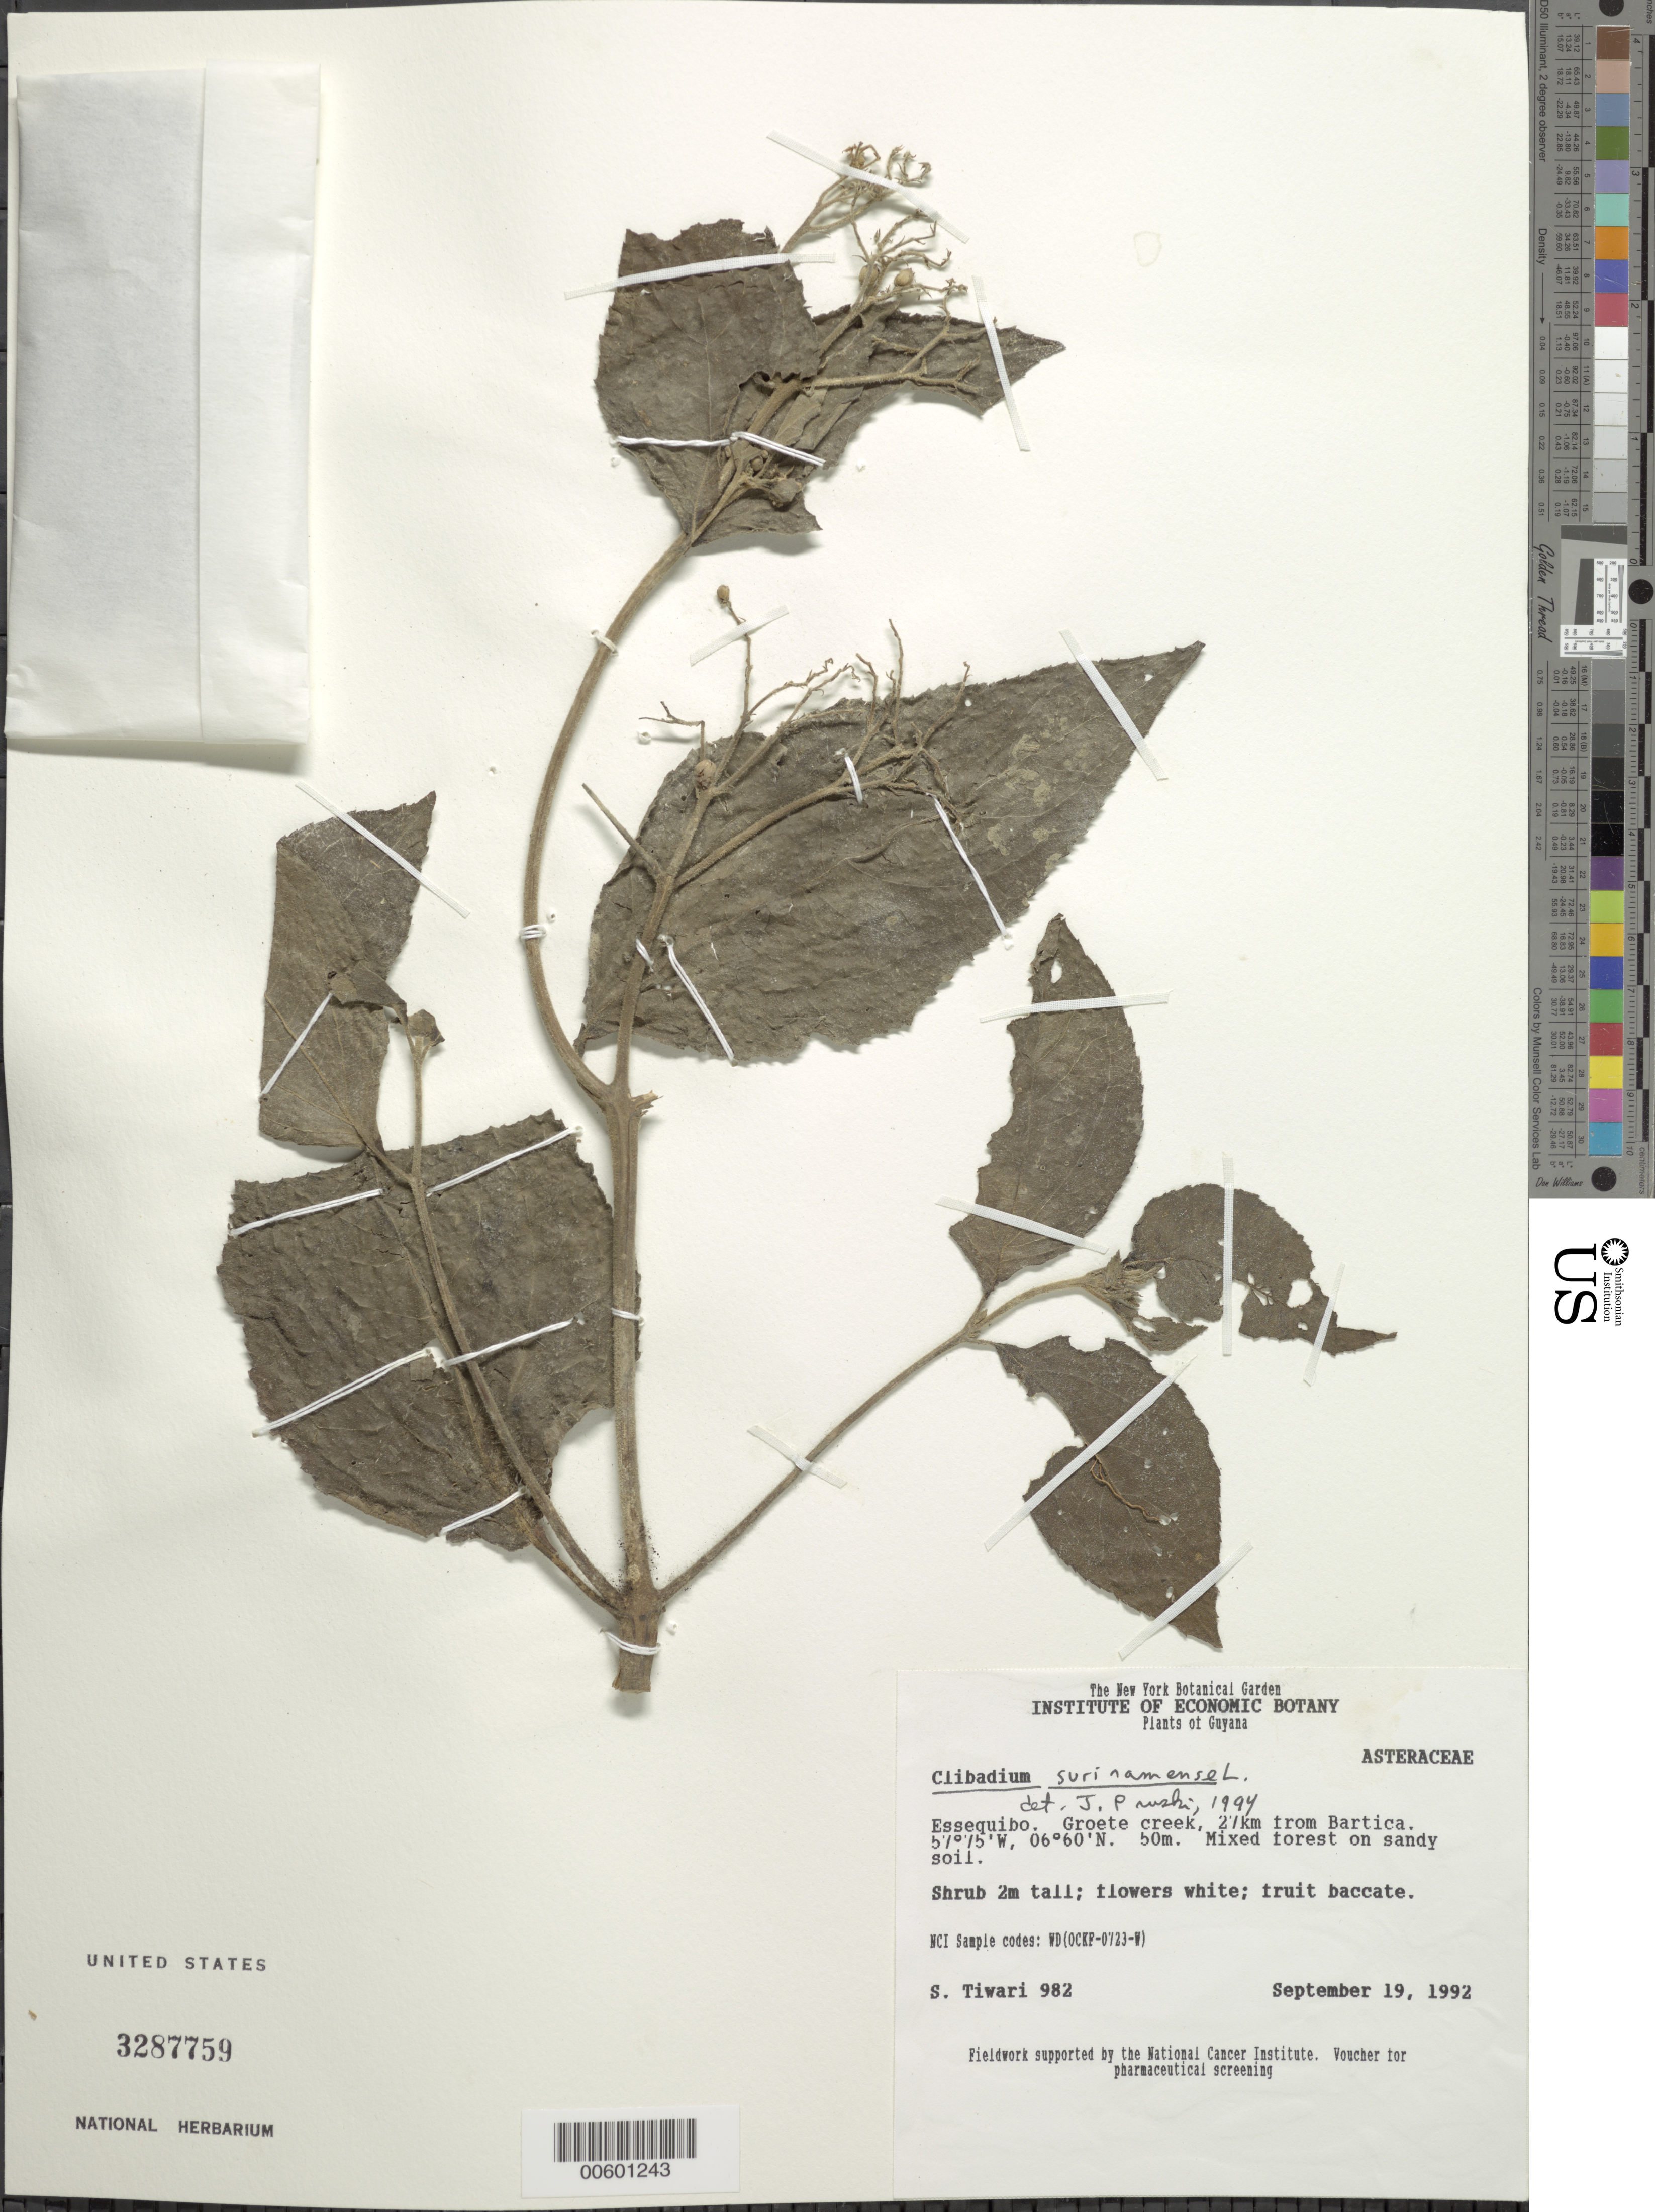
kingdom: Plantae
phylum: Tracheophyta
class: Magnoliopsida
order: Asterales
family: Asteraceae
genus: Clibadium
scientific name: Clibadium surinamense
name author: L.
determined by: Pruski, J. F.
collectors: S. Tiwari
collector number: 982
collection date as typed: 19-Sep-92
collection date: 1992-09-19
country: Guyana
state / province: Essequibo Isl-W. Demerara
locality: Essequibo; Groete Creek, 27 km from Bartica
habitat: Mixed forest on sandy soil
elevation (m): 50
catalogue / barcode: US 3287759